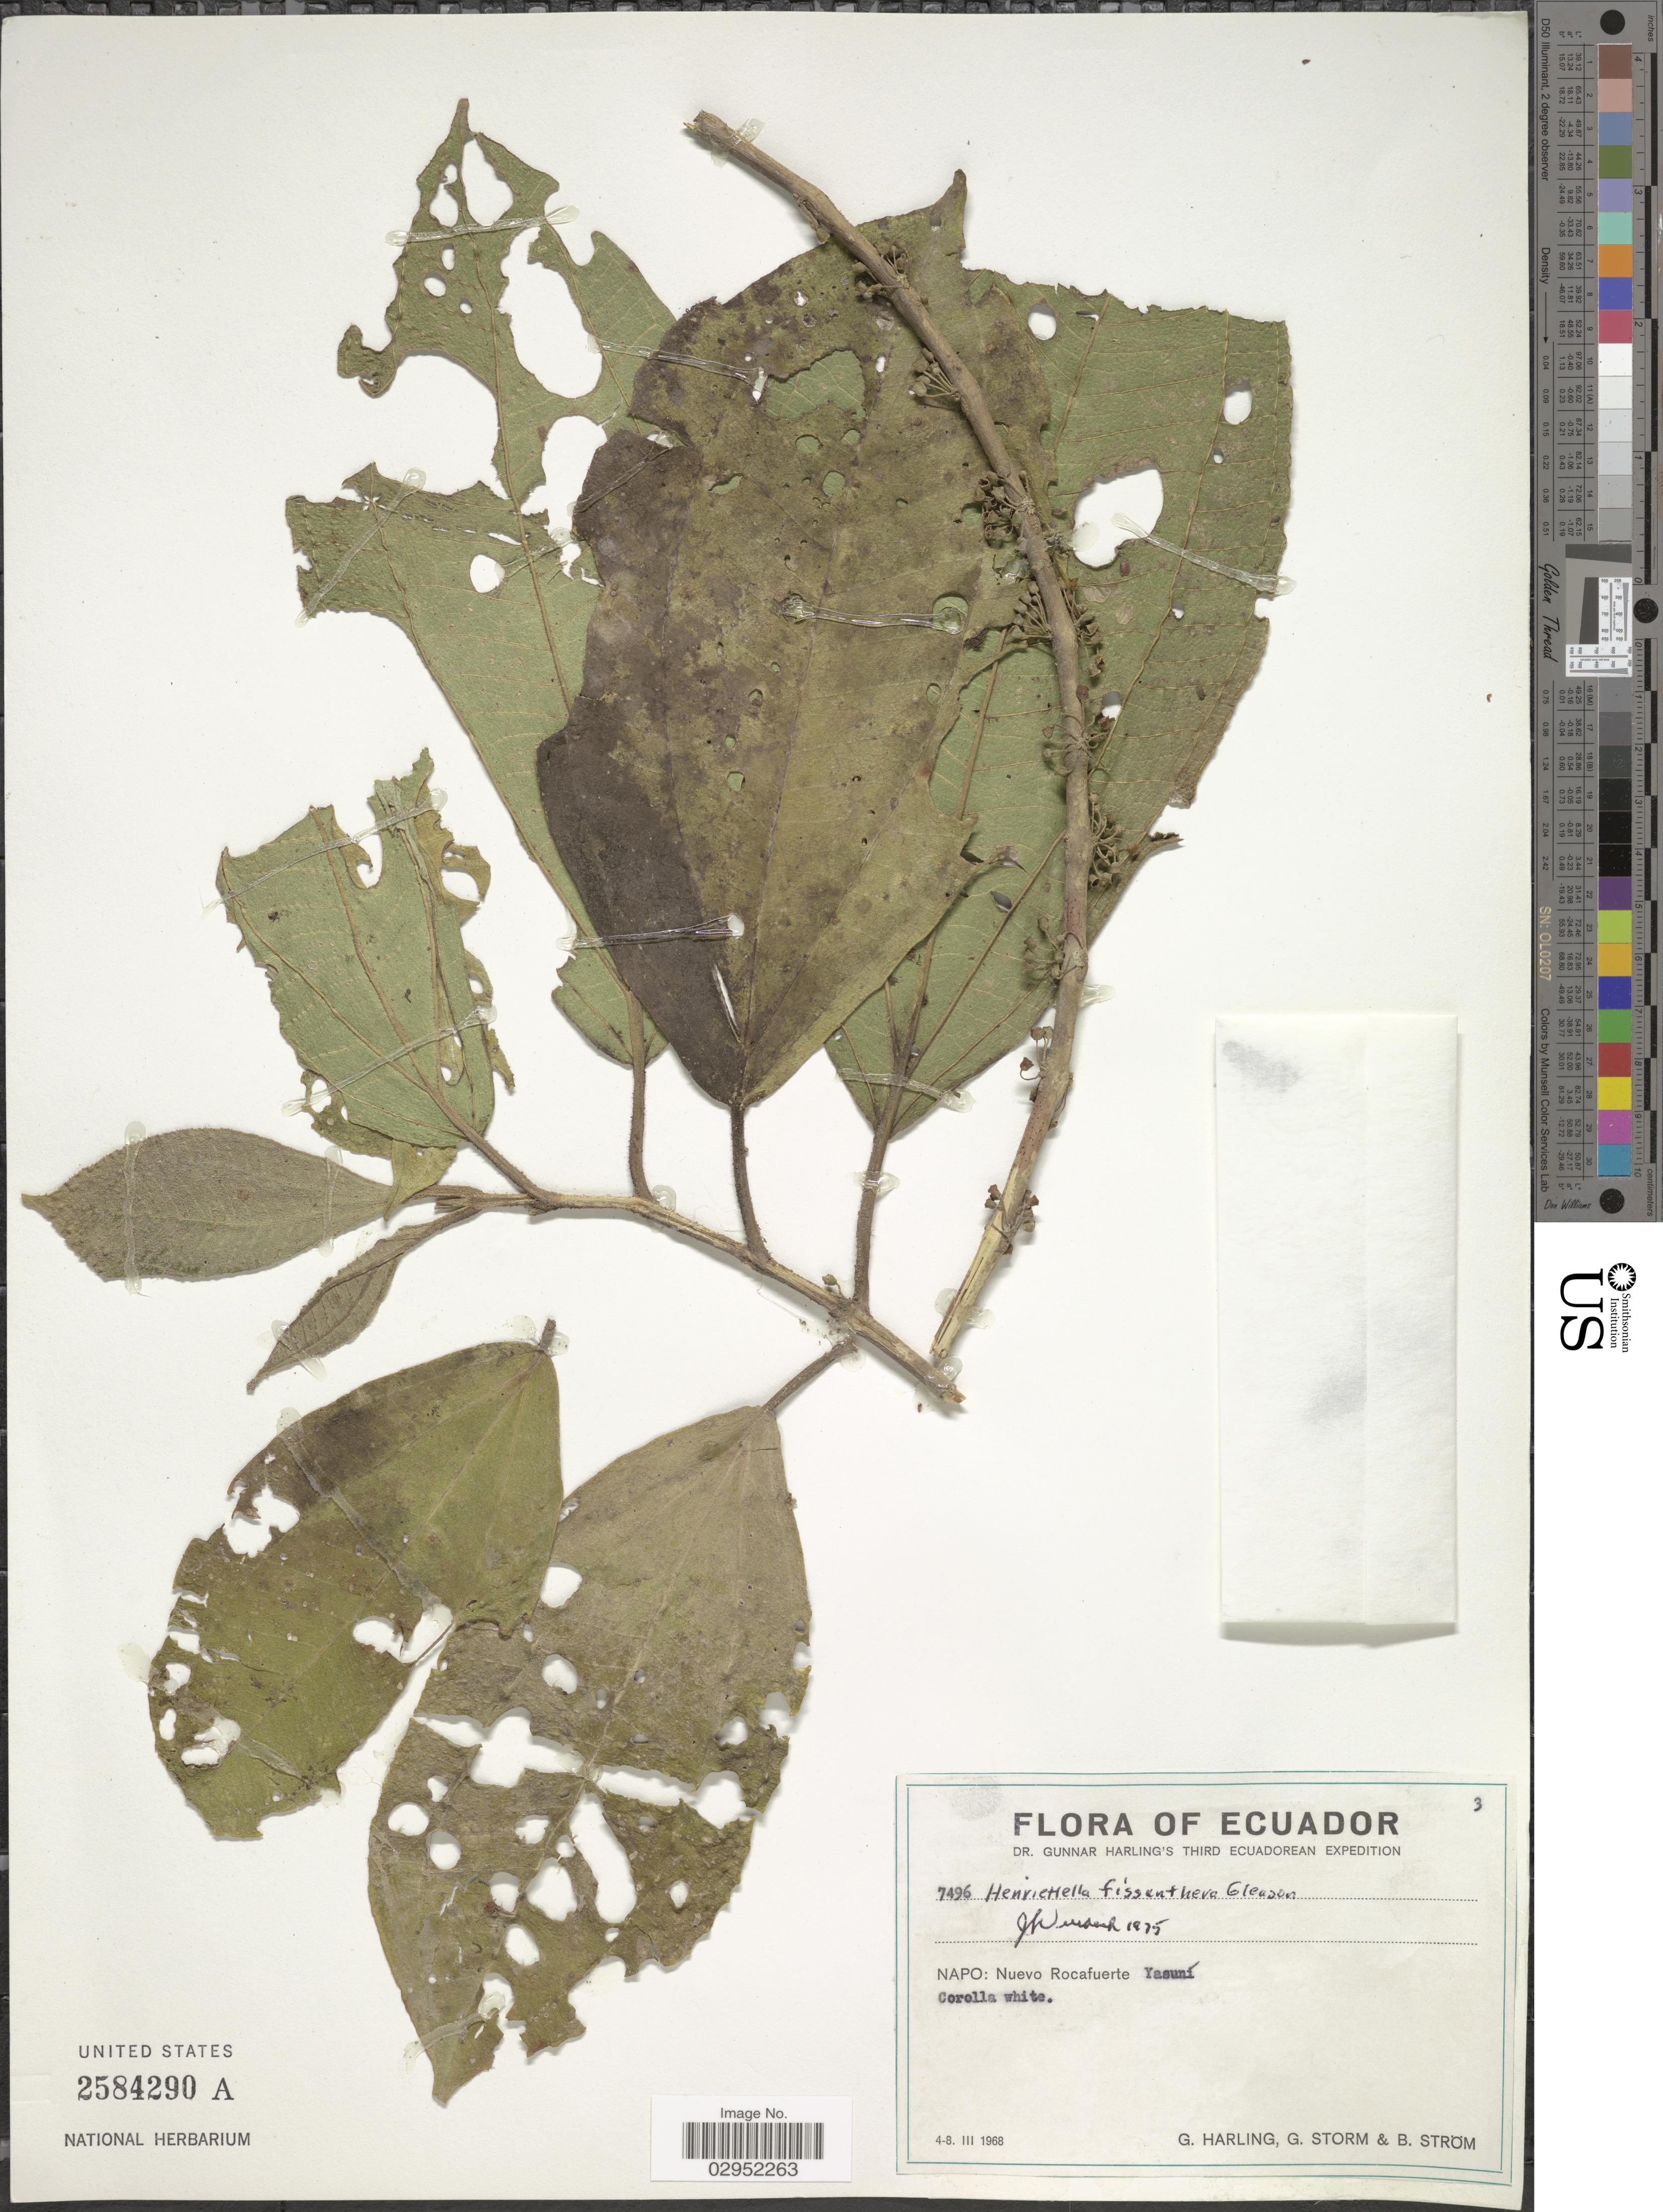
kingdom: Plantae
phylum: Tracheophyta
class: Magnoliopsida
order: Myrtales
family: Melastomataceae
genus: Henriettea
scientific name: Henriettea fissanthera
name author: (Gleason) Penneys et al.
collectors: G. Harling, G. Storm & B. Ström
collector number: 7496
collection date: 1968-03-04/1968-03-08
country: Ecuador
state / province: Napo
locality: Nuevo Rocafuerte Yasuní.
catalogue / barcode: US 2584290A